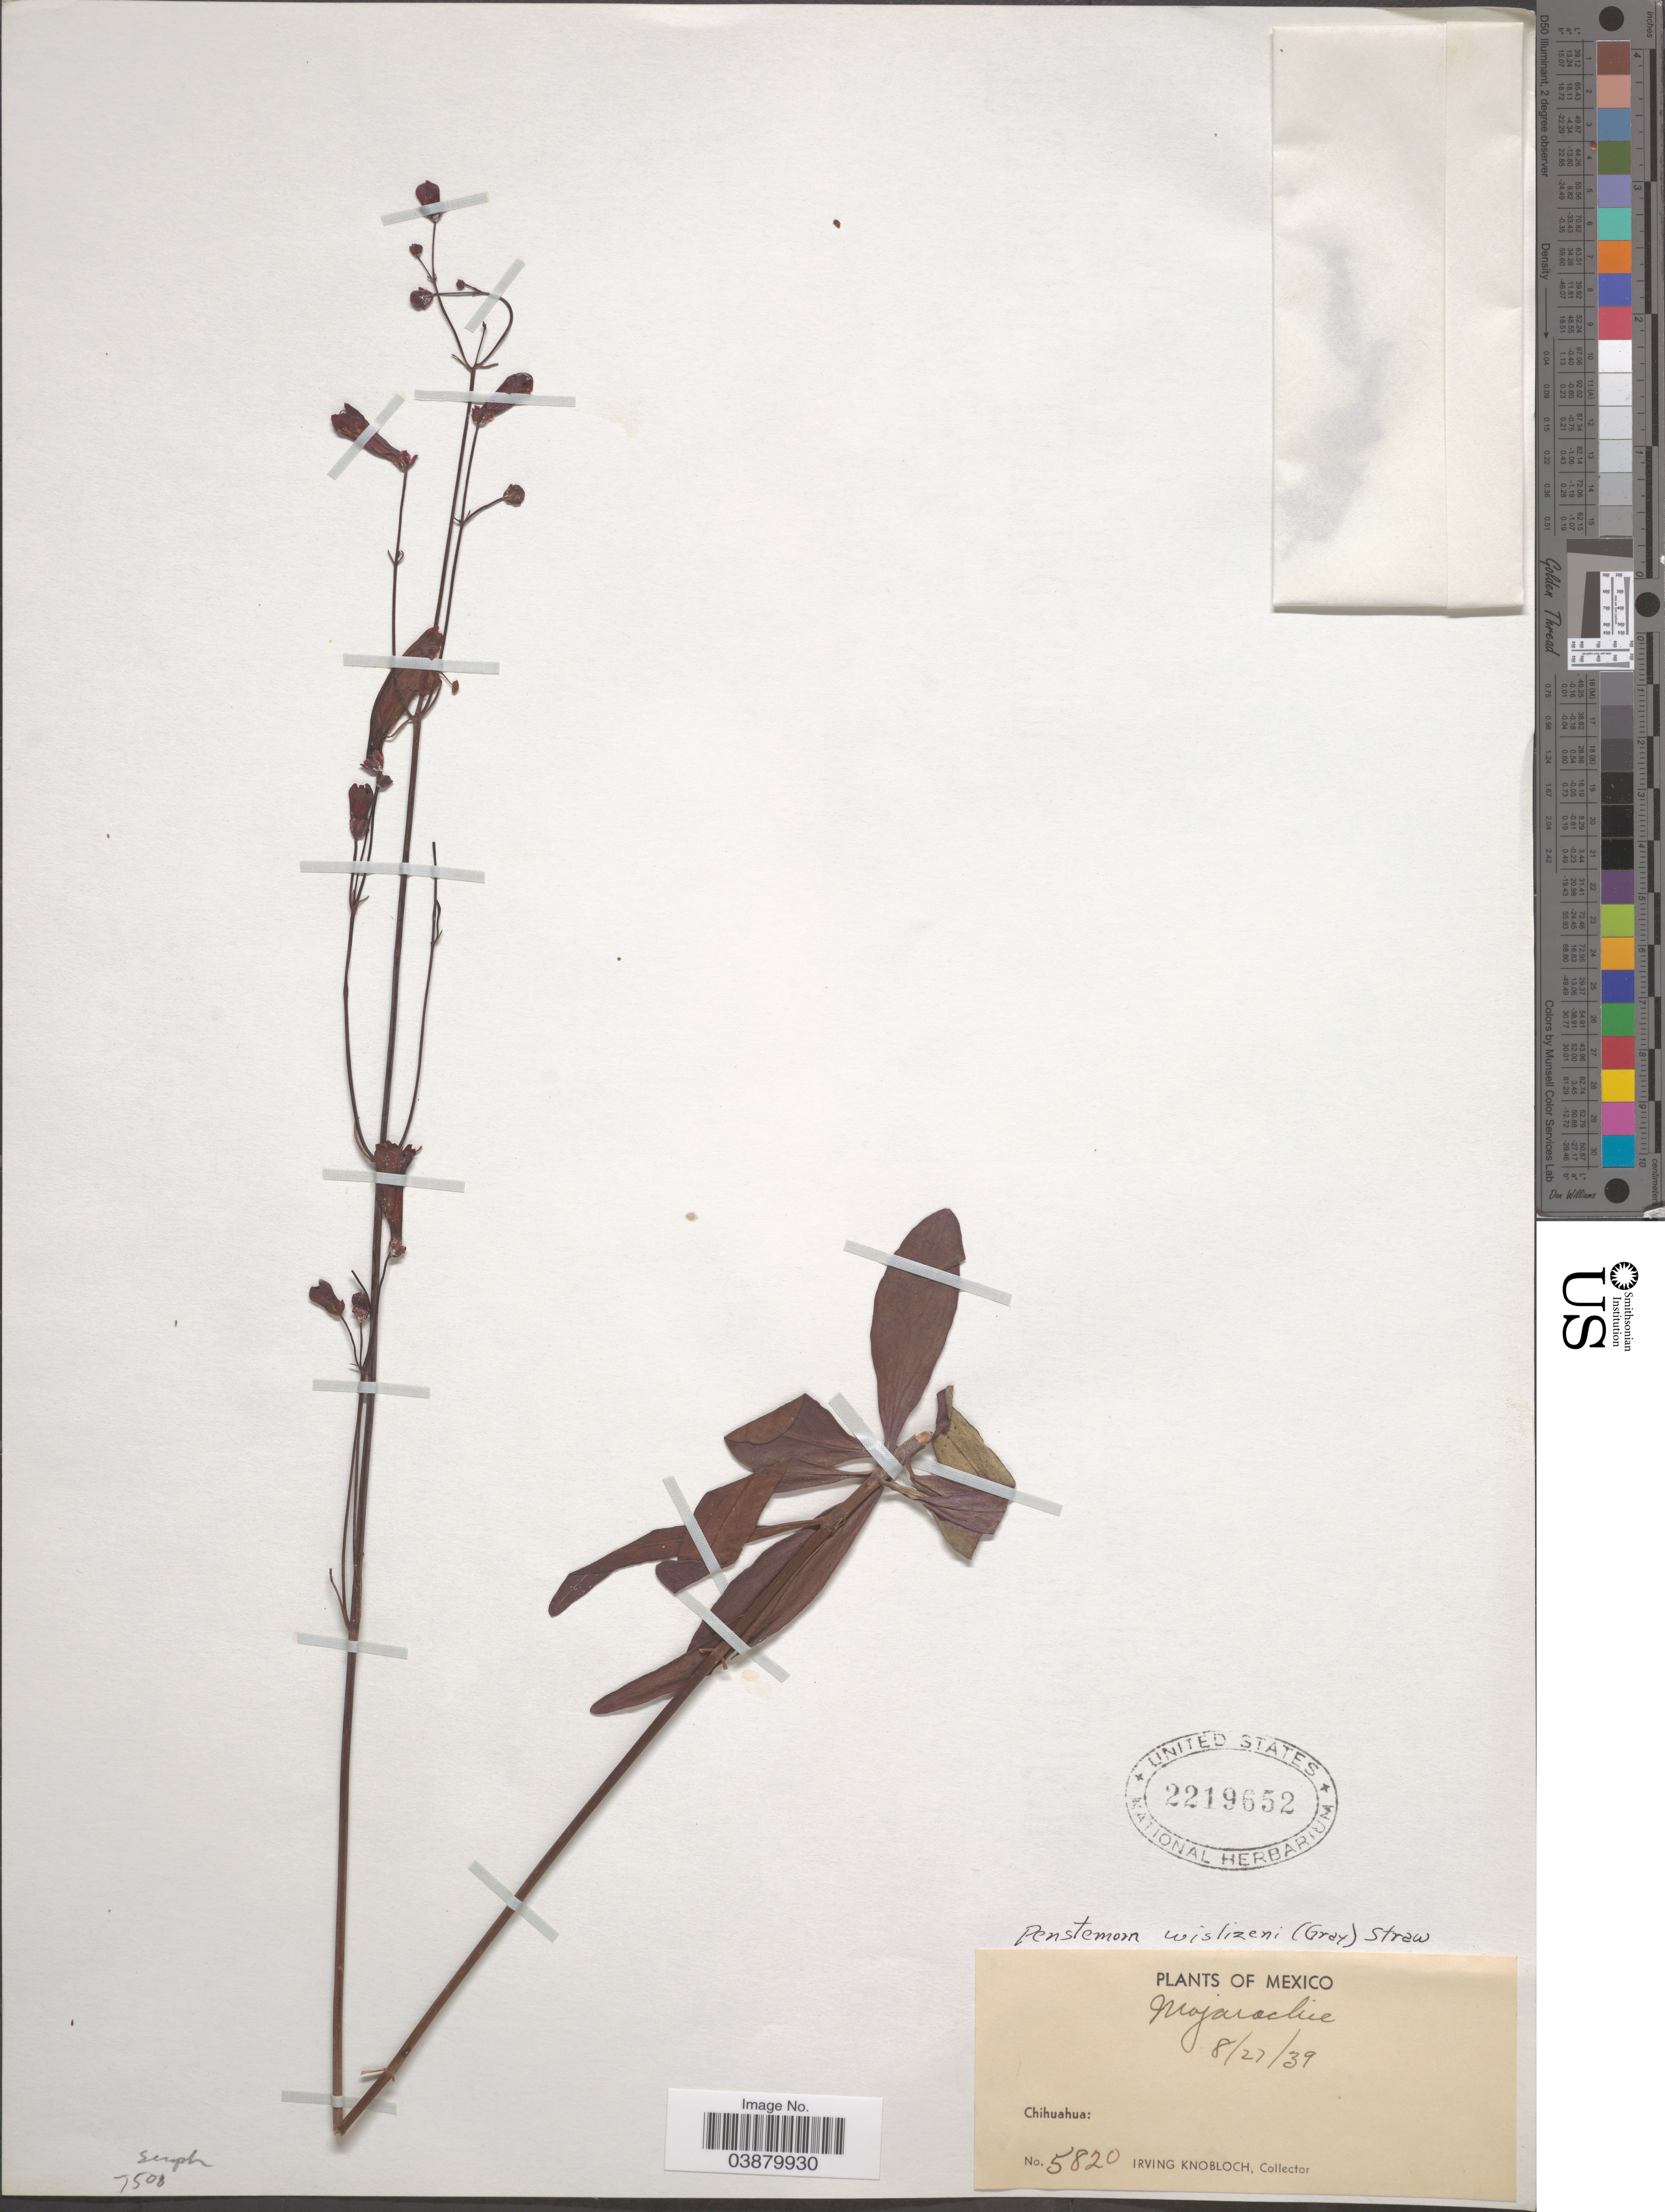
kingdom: Plantae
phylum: Tracheophyta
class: Magnoliopsida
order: Lamiales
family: Plantaginaceae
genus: Penstemon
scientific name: Penstemon wislizenii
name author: (A. Gray) Straw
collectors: I. W. Knobloch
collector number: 5820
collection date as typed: Transcribed d/m/y: 27/8/39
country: Mexico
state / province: Chihuahua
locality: Mojarochie.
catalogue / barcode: US 2219652